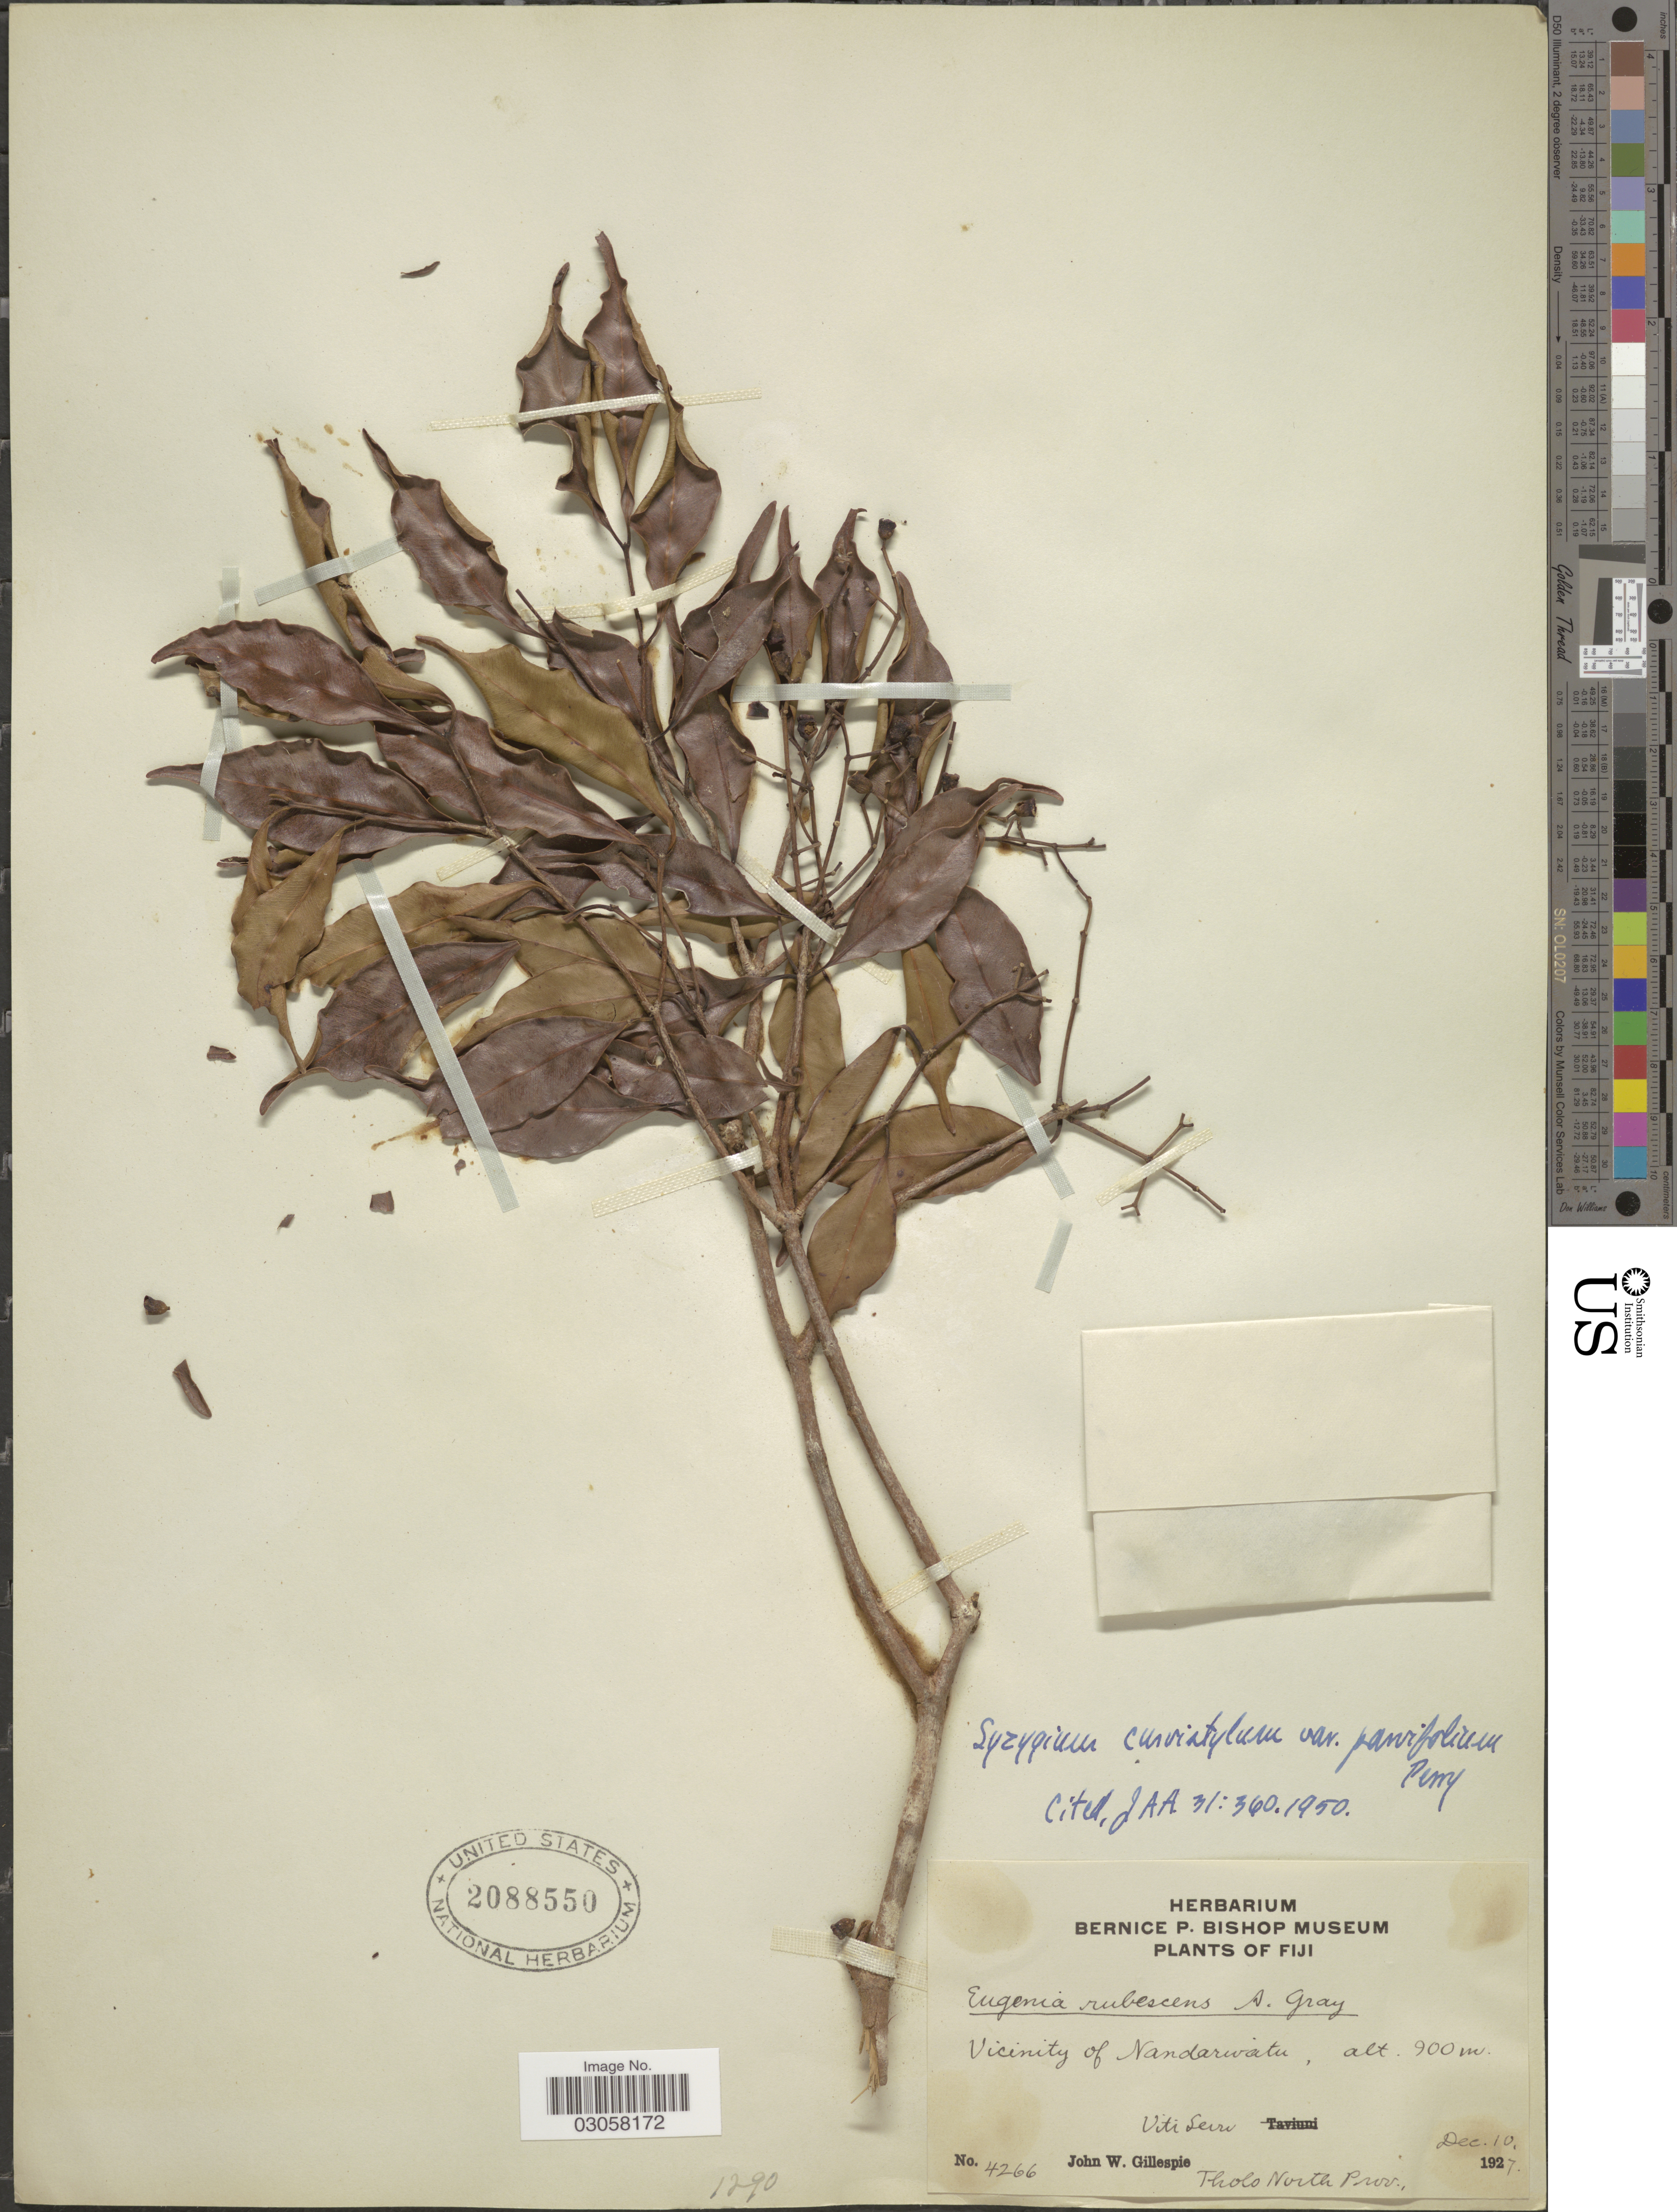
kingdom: Plantae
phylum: Tracheophyta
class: Magnoliopsida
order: Myrtales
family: Myrtaceae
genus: Syzygium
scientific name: Syzygium curvistylum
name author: (Gillespie) Merr. & L.M. Perry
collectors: J. W. Gillespie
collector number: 4266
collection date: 1927-12-10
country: Fiji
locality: Vicinity of Nandarivatu. Viti Levu. Tholo North Prov.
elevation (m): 900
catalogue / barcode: US 2088550